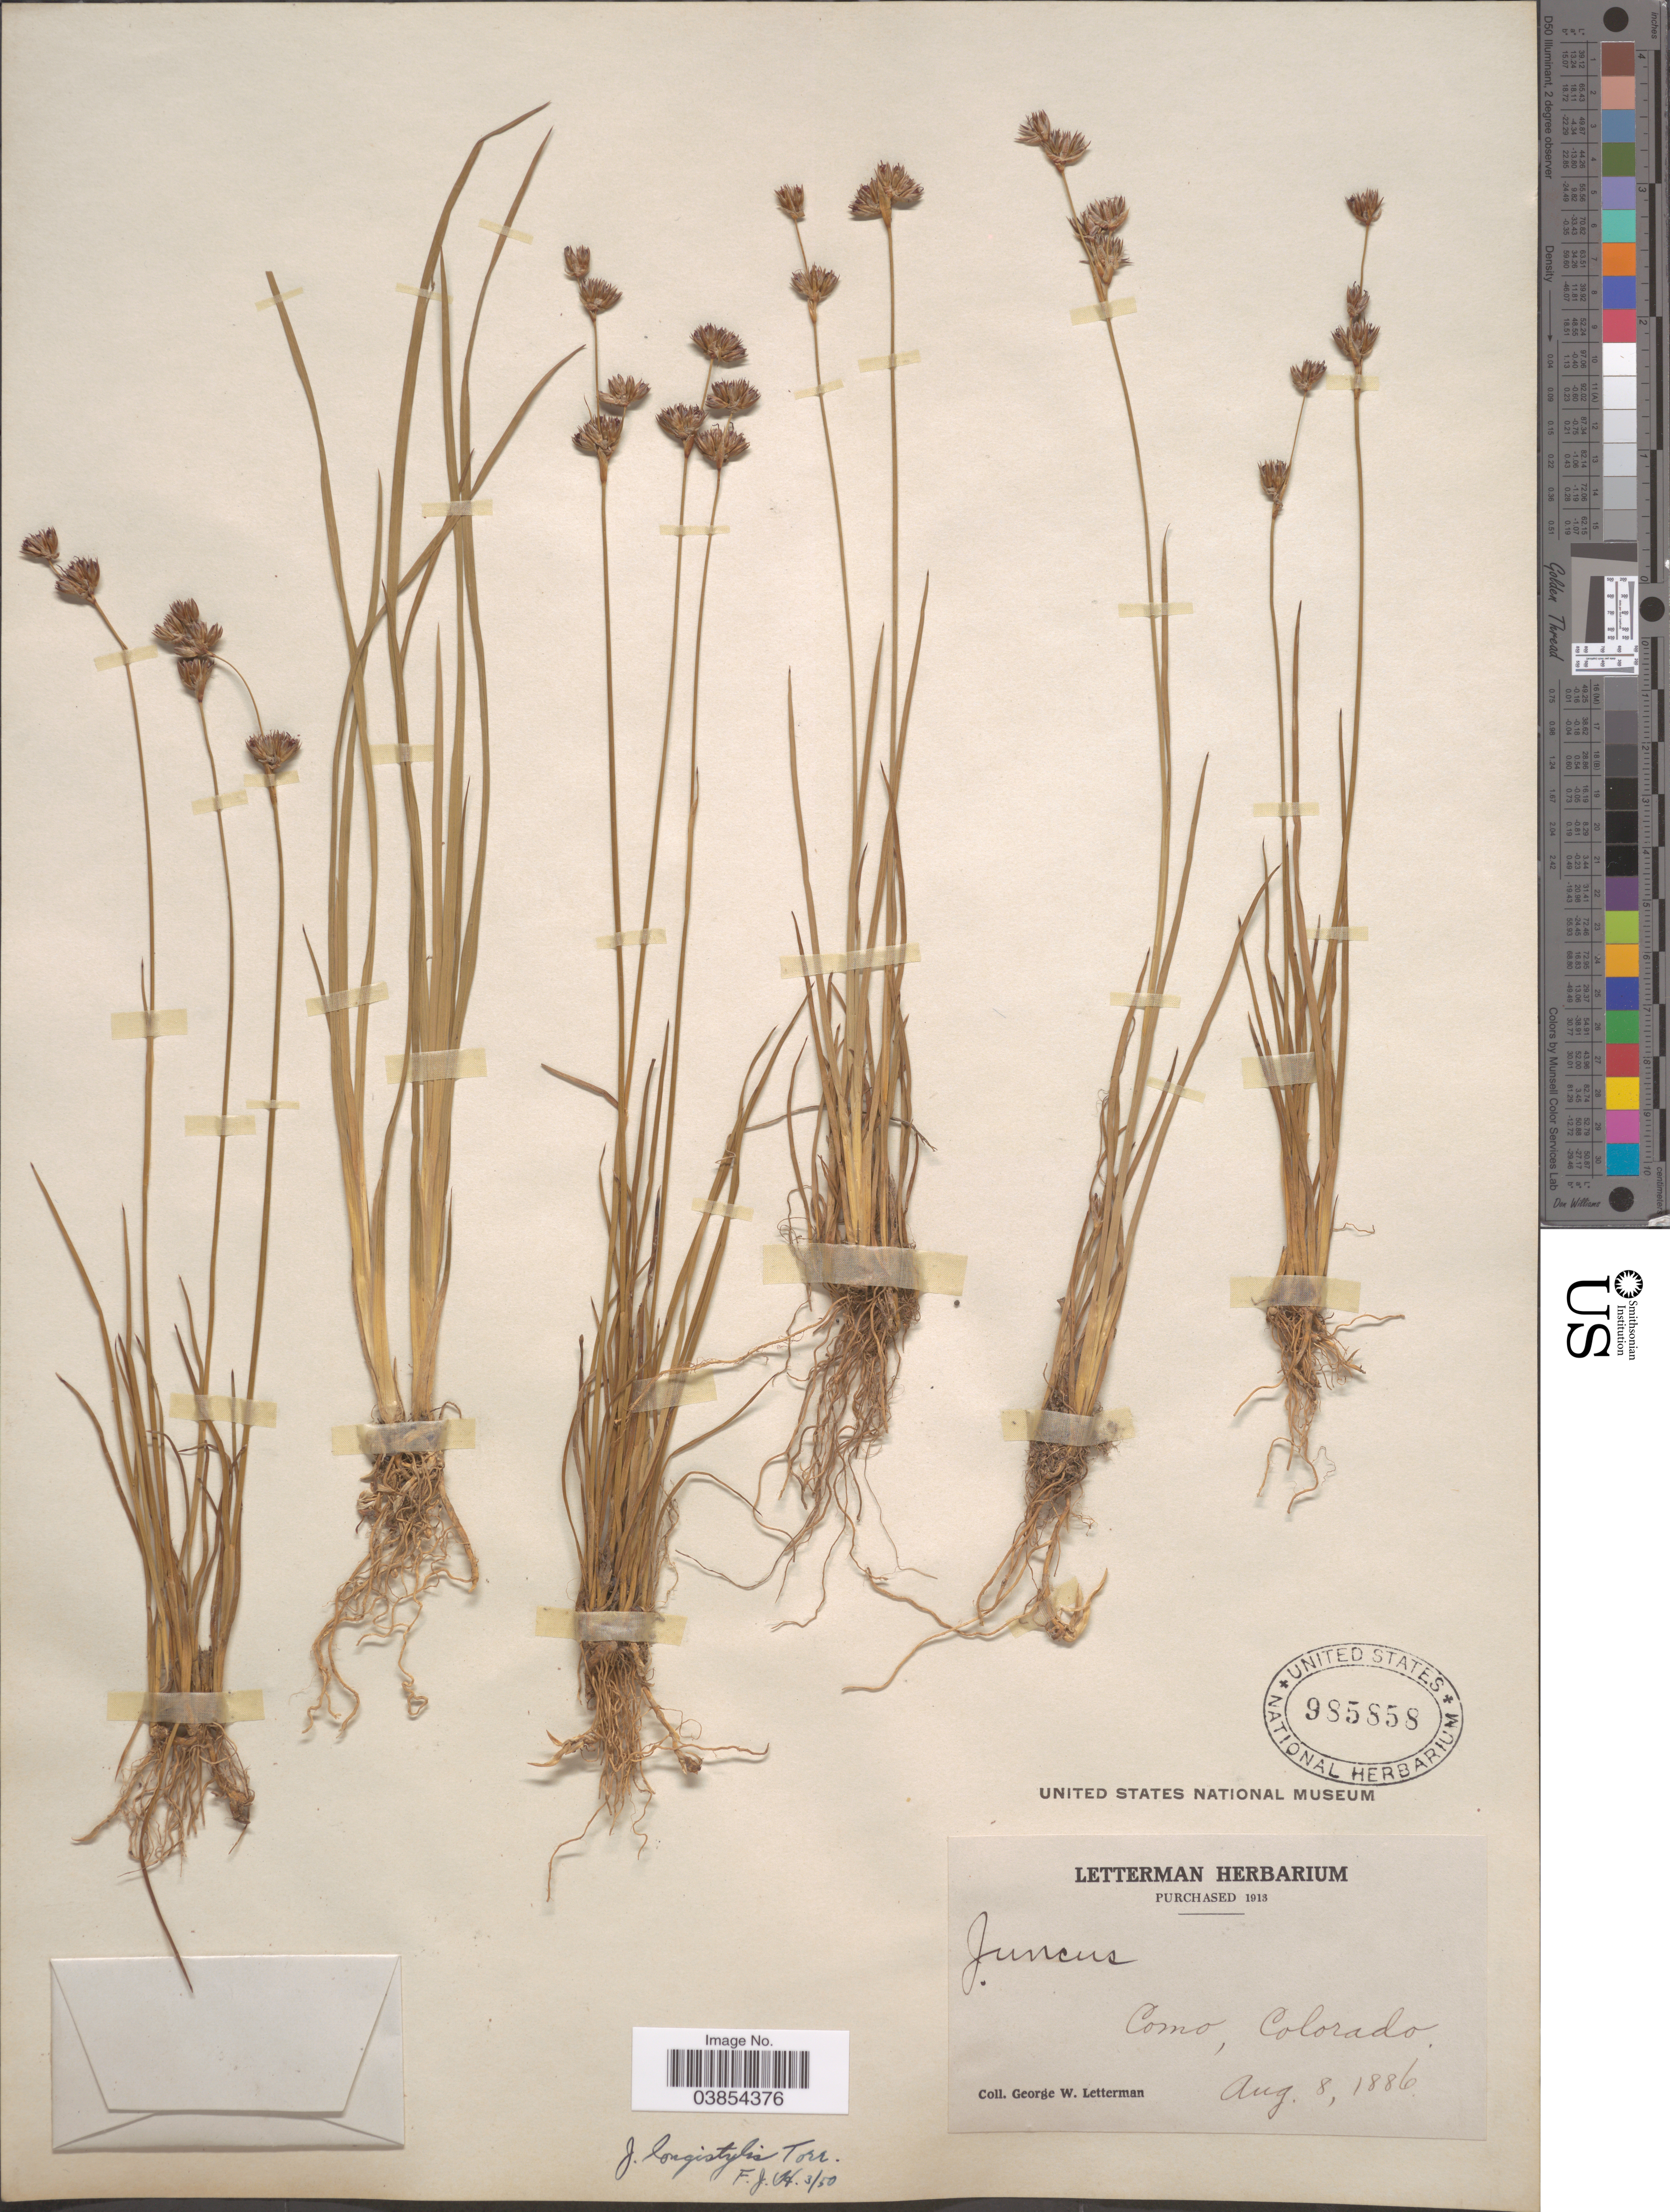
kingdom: Plantae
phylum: Tracheophyta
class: Liliopsida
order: Poales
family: Juncaceae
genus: Juncus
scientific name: Juncus longistylis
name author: Torr.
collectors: G. W. Letterman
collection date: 1886-08-08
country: United States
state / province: Colorado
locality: Como.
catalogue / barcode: US 985858